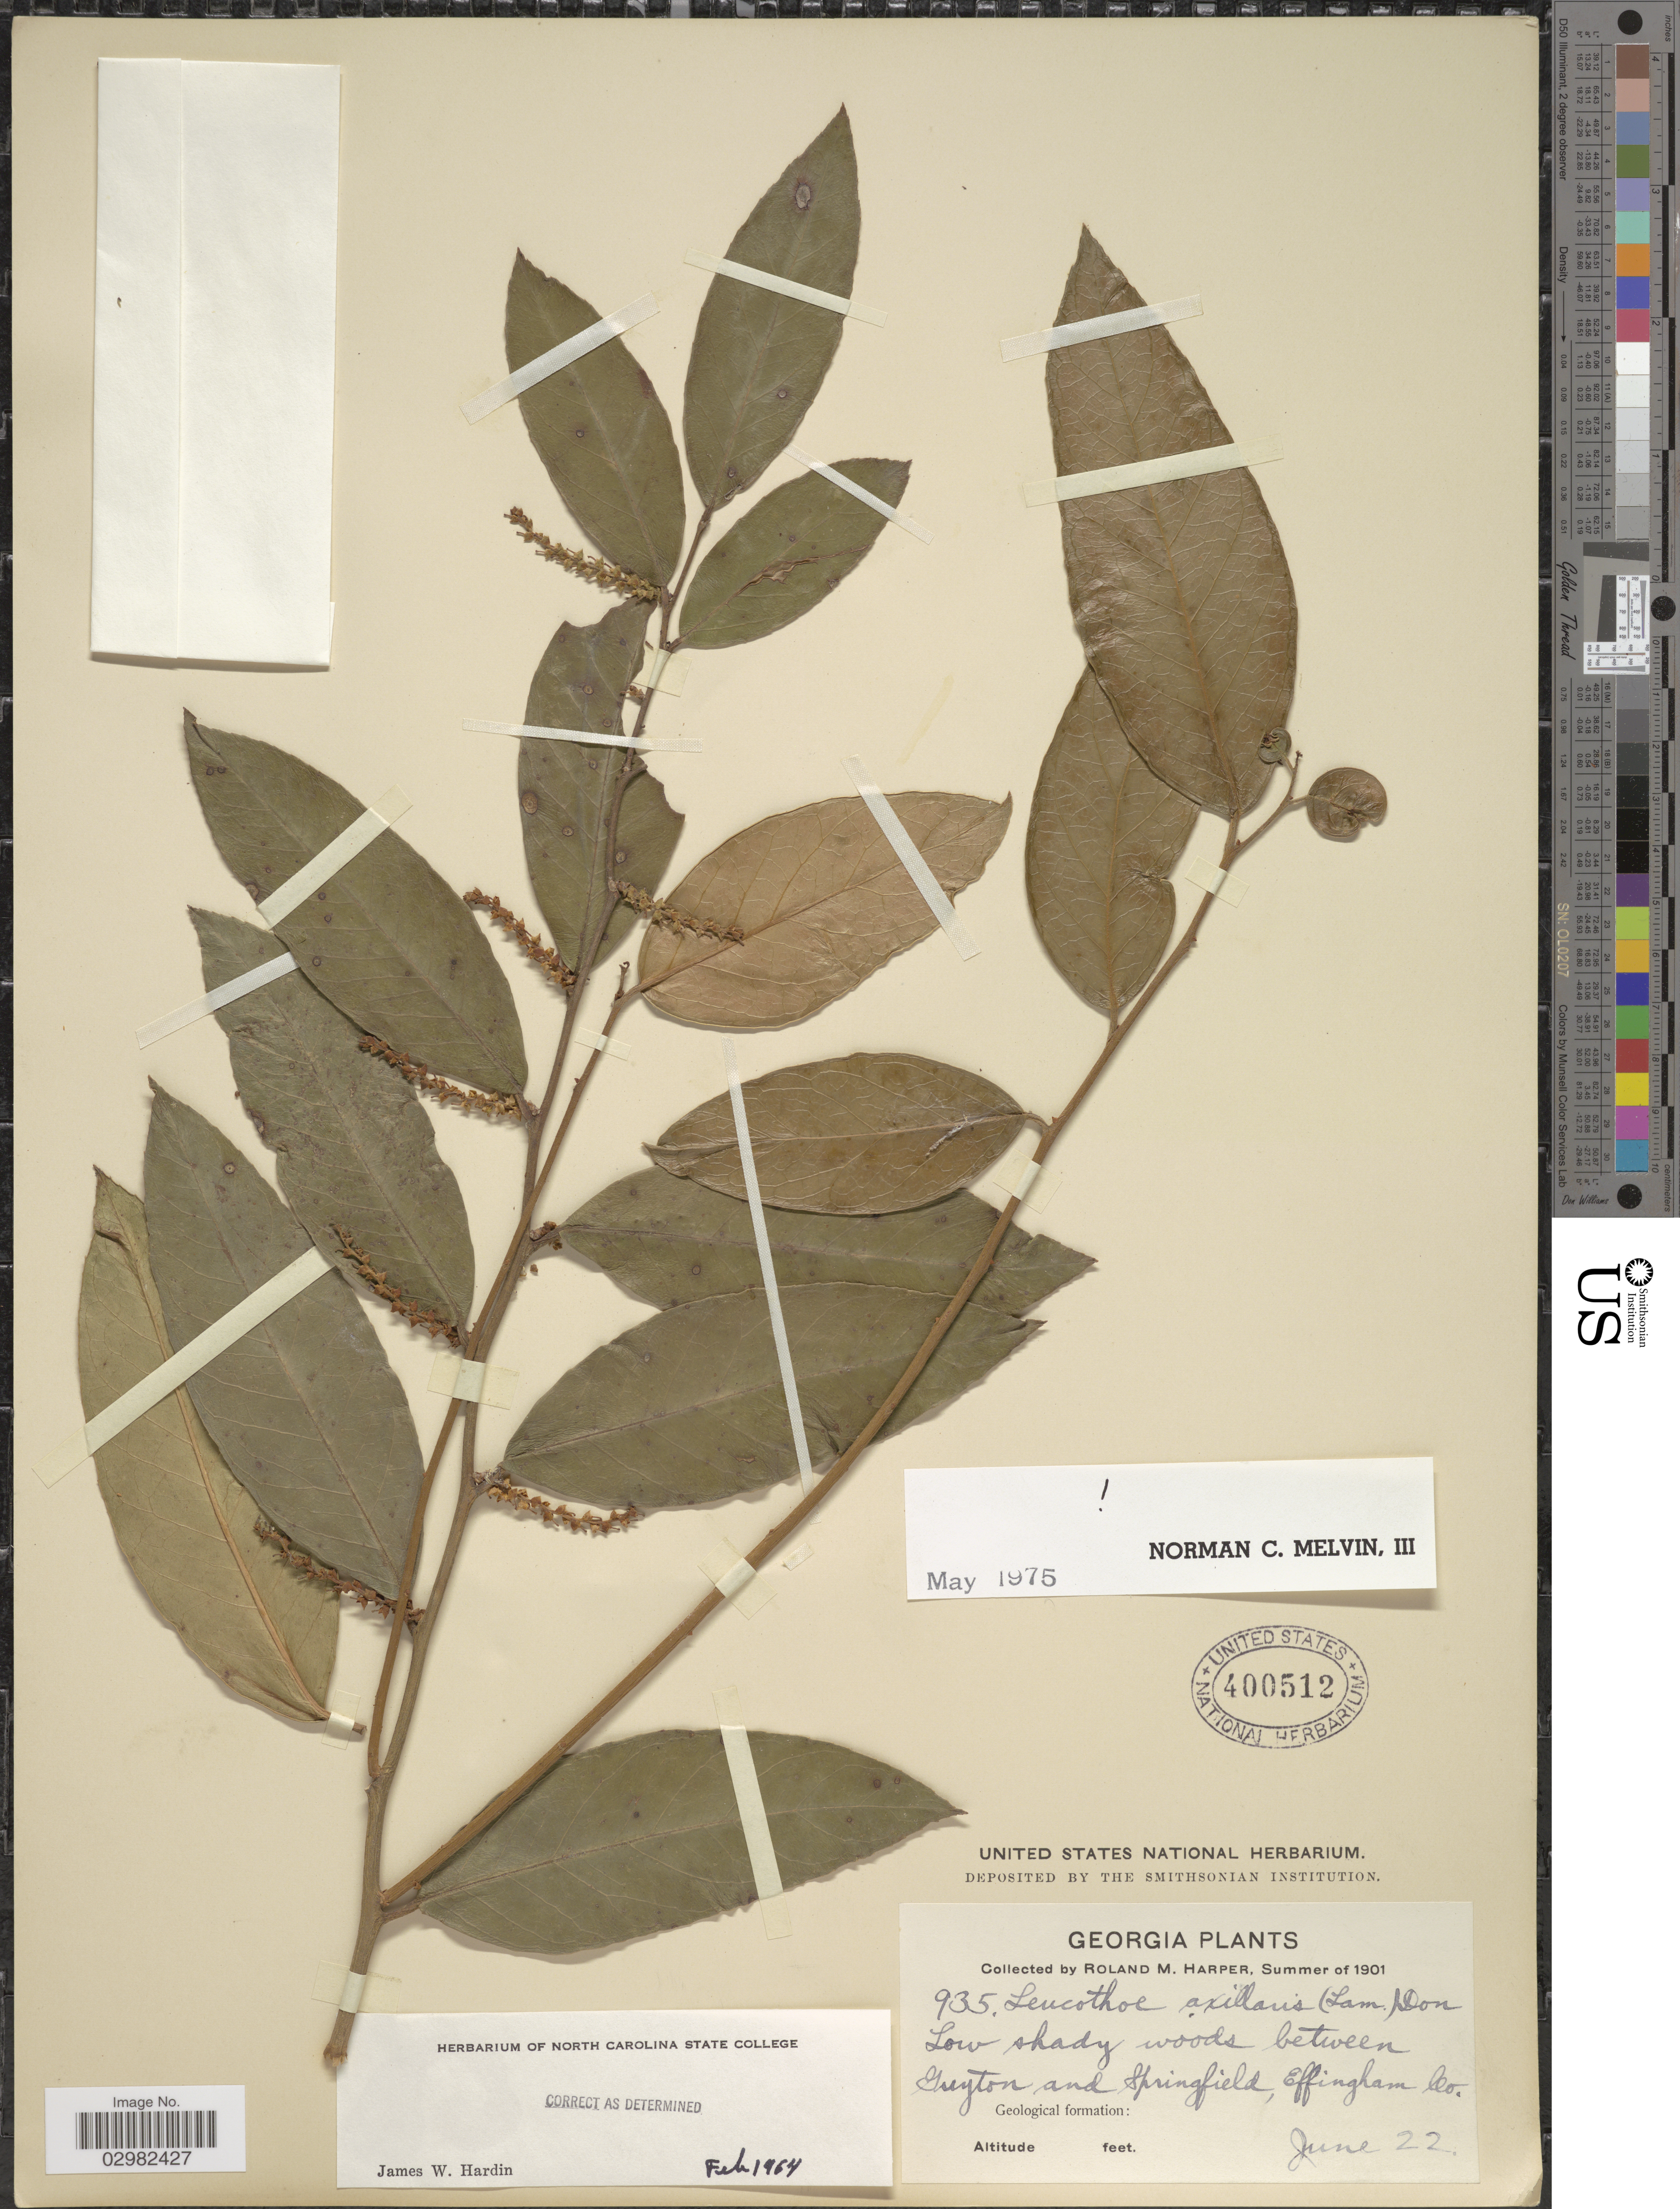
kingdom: Plantae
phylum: Tracheophyta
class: Magnoliopsida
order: Ericales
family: Ericaceae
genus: Leucothoe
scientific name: Leucothoë axillaris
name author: (Lam.) D. Don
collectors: R. M. Harper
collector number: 935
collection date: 1901-06-22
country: United States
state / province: Georgia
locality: Low shady woods between Greyton and Springfield, Effingham Co.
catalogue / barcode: US 400512